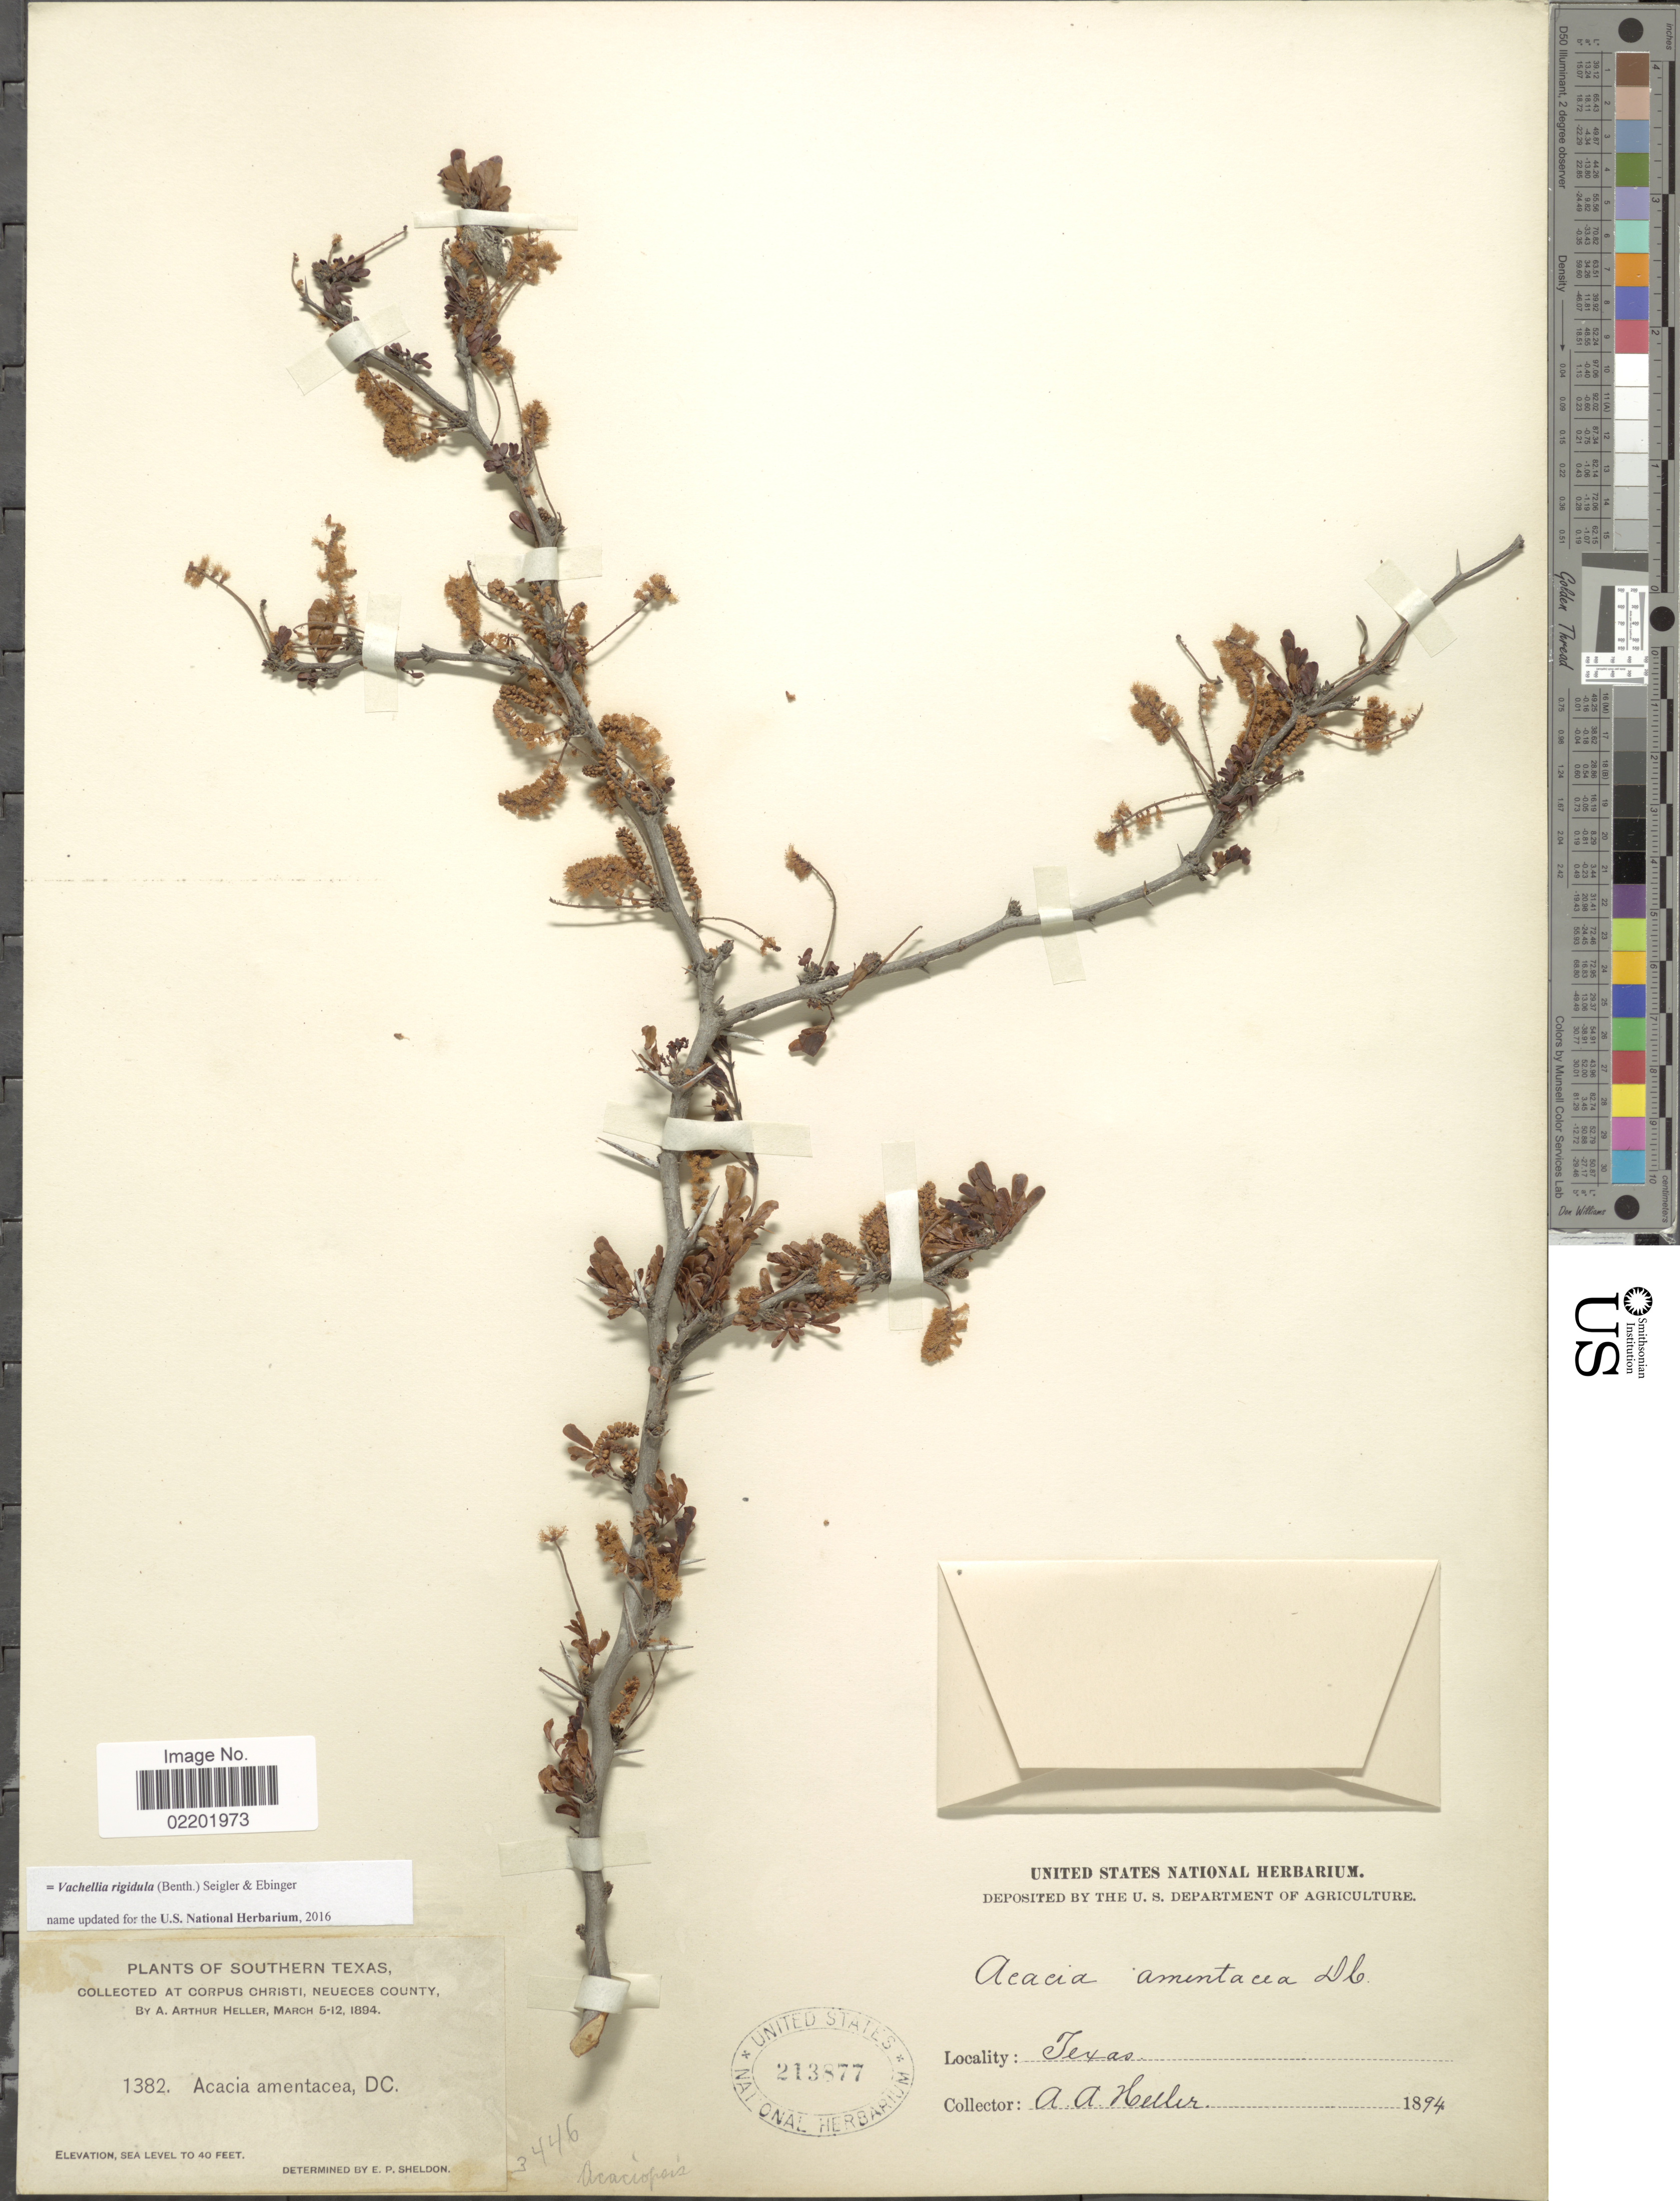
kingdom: Plantae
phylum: Tracheophyta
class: Magnoliopsida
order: Fabales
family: Fabaceae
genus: Vachellia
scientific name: Vachellia rigidula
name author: (Benth.) Seigler & Ebinger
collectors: A. A. Heller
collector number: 1382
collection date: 1894-03-05/1894-03-12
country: United States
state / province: Texas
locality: Southern Texas, Corpus Christi, Neueces County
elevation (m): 12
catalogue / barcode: US 213877